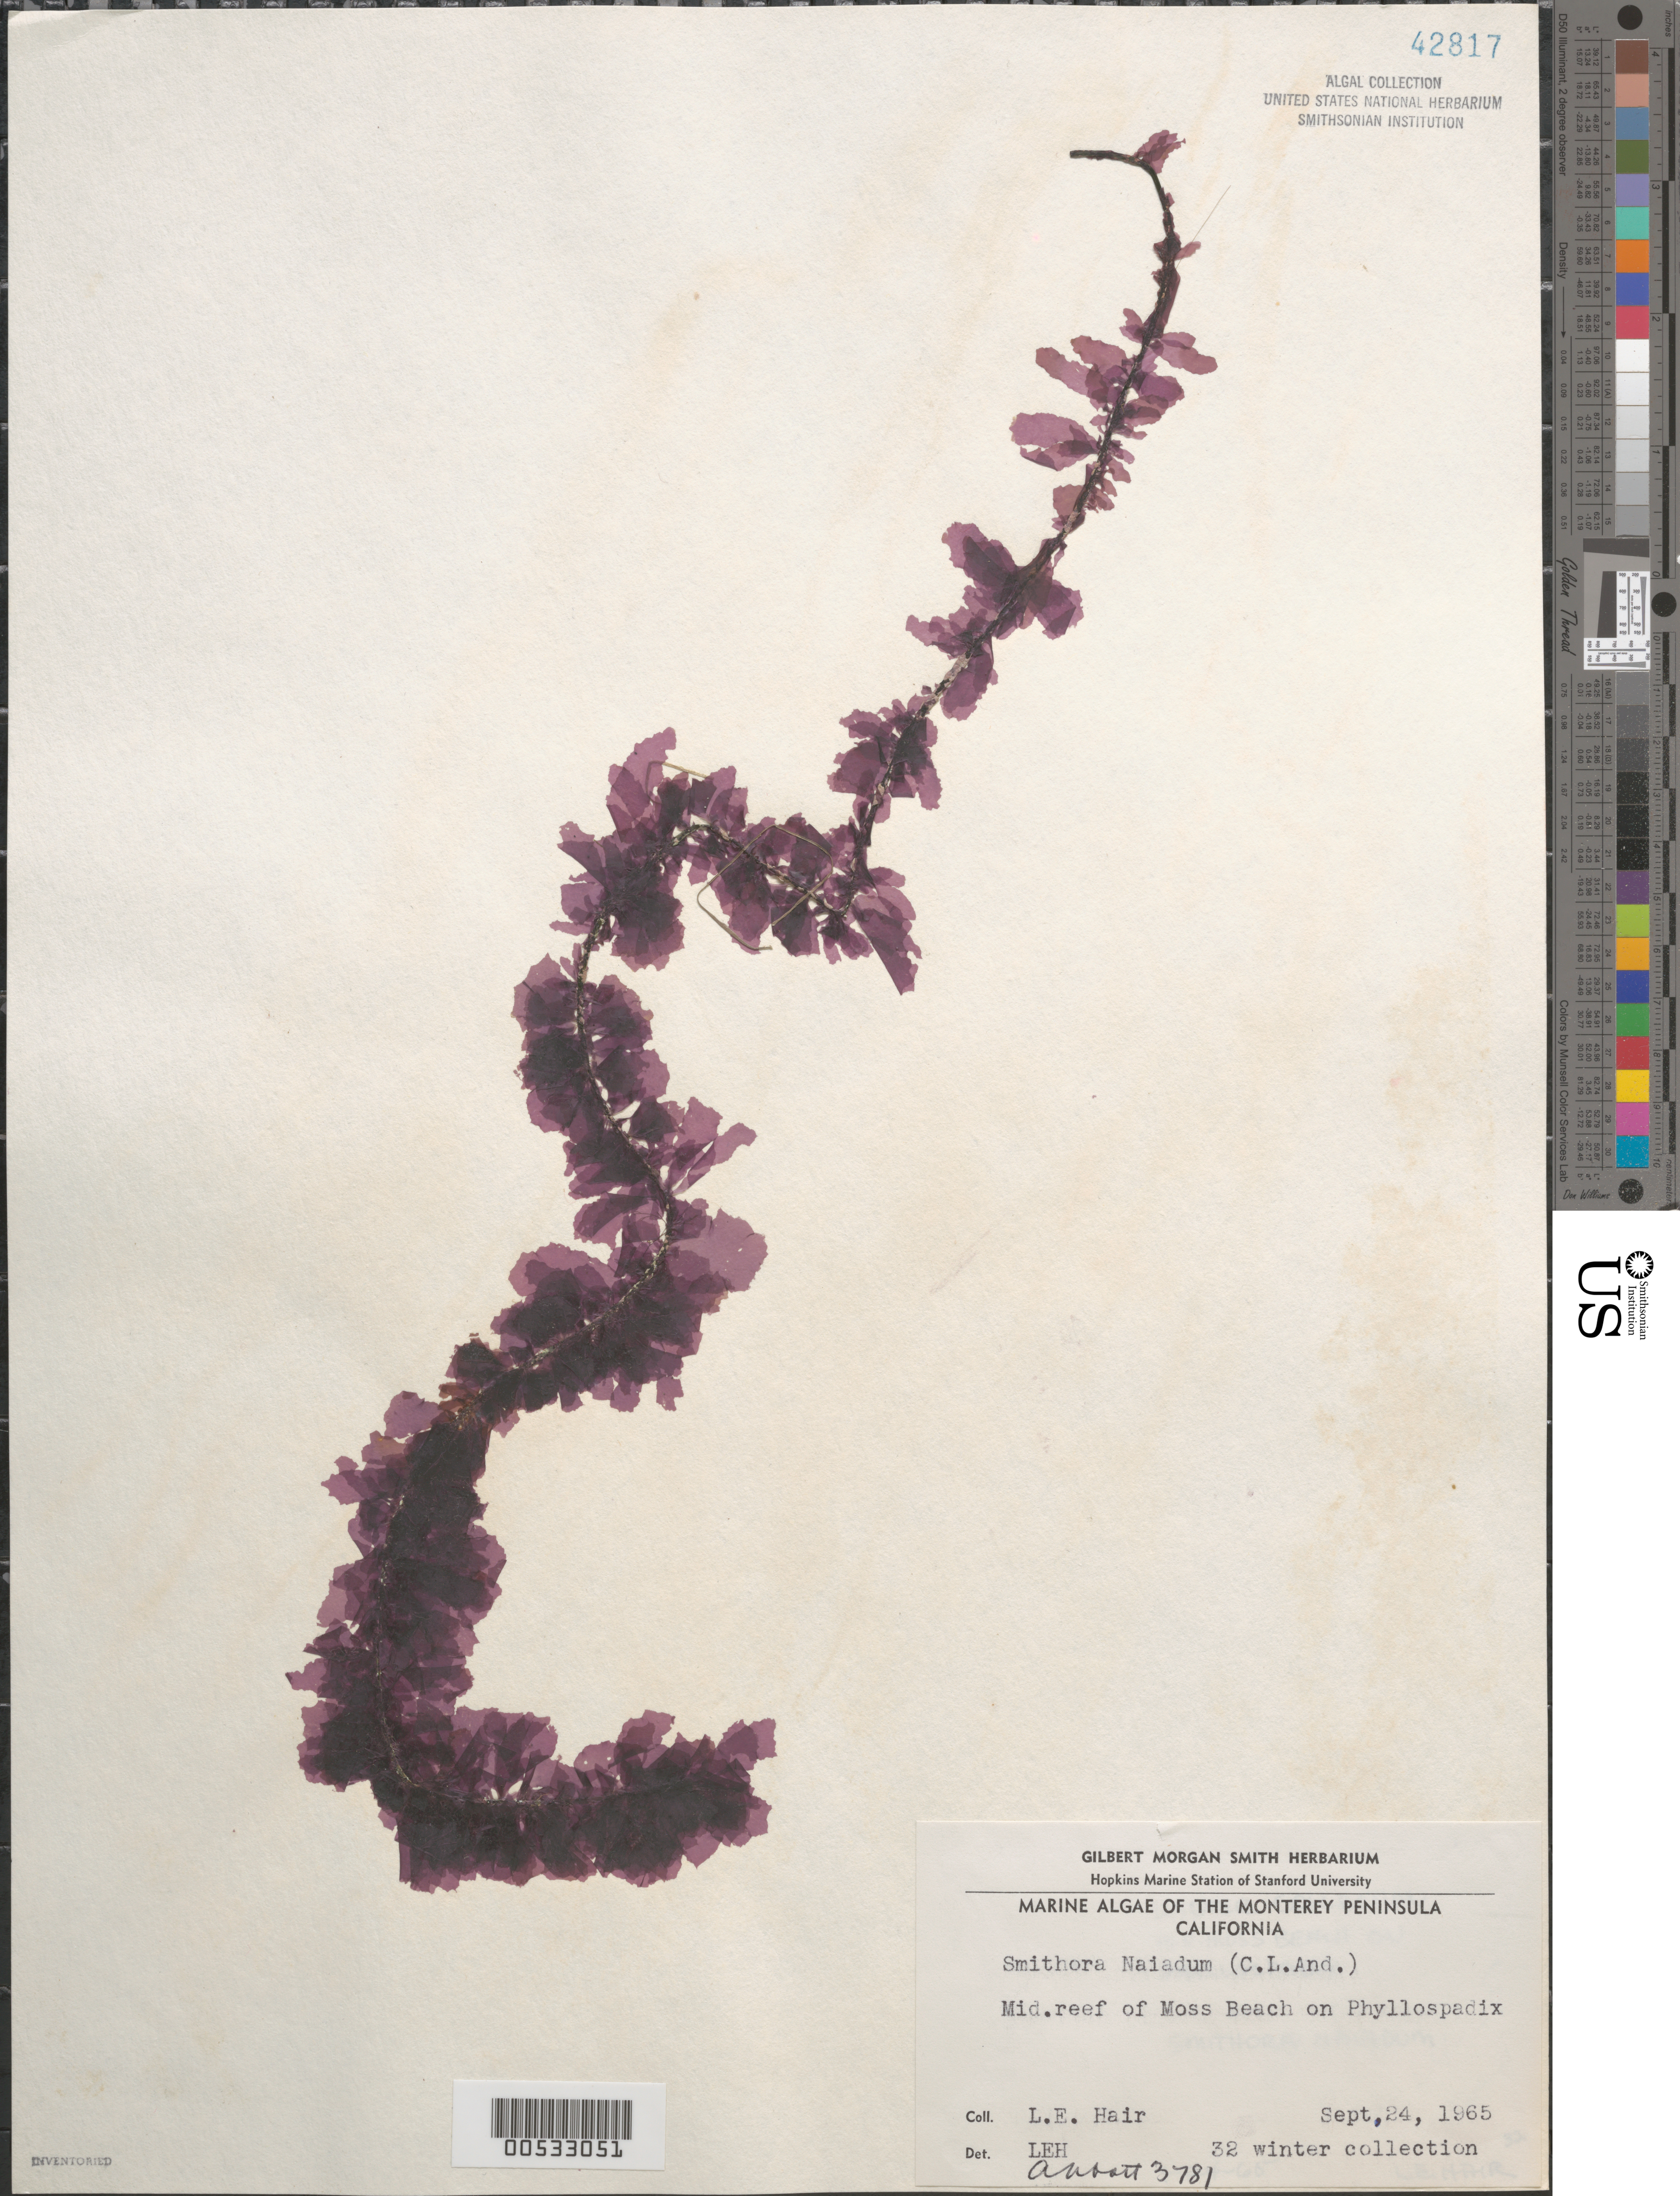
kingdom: Plantae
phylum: Rhodophyta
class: Compsopogonophyceae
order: Erythropeltidales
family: Erythrotrichiaceae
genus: Smithora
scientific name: Smithora naiadum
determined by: Abbott, Isabella A.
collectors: L. Hair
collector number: IAA 3781 & LEH 32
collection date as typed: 24 Sep 1965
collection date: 1965-09-24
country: United States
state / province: California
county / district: Monterey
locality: Middle Reef of Moss Beach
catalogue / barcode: US 42817